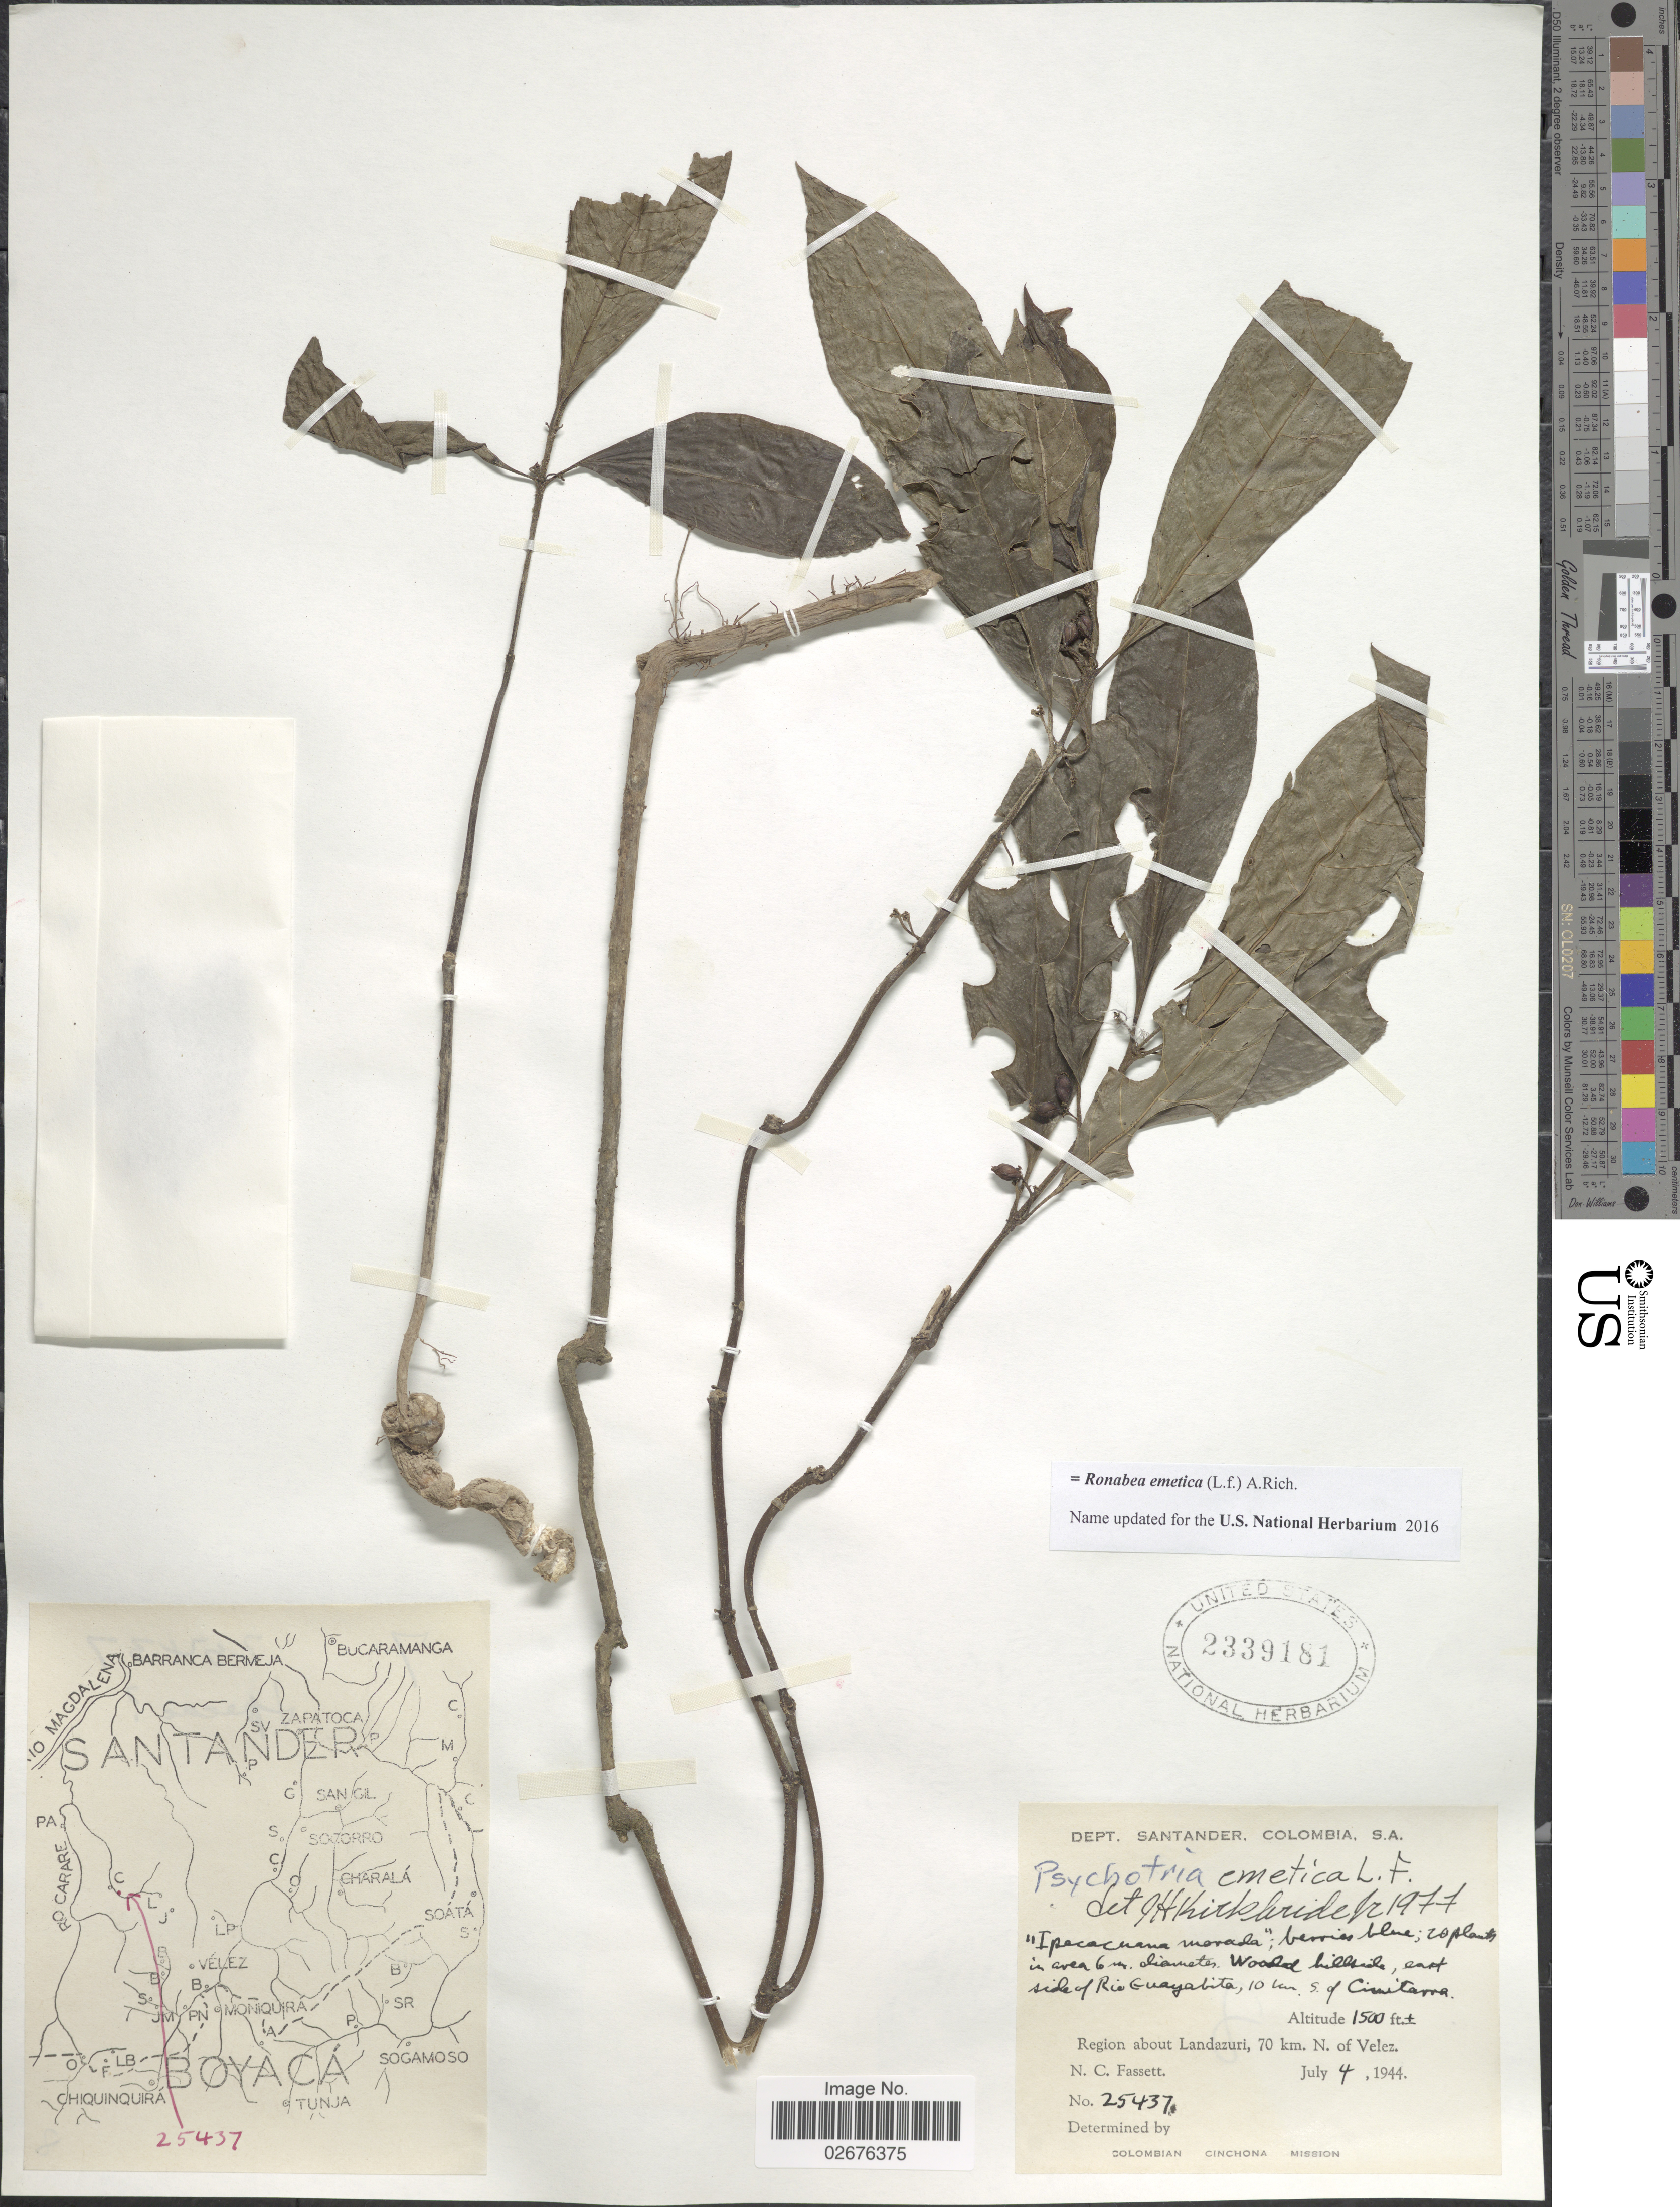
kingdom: Plantae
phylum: Tracheophyta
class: Magnoliopsida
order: Gentianales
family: Rubiaceae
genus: Ronabea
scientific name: Ronabea emetica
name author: (L. f.) A. Rich.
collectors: N. C. Fassett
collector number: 25437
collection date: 1944-07-04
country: Colombia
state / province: Santander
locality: Wooded hillside, east side of Rio Guayabita, 10 km. S. of Cimitarra. Region about Landazuri, 70 km. N. of Velez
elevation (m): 457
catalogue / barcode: US 2339181